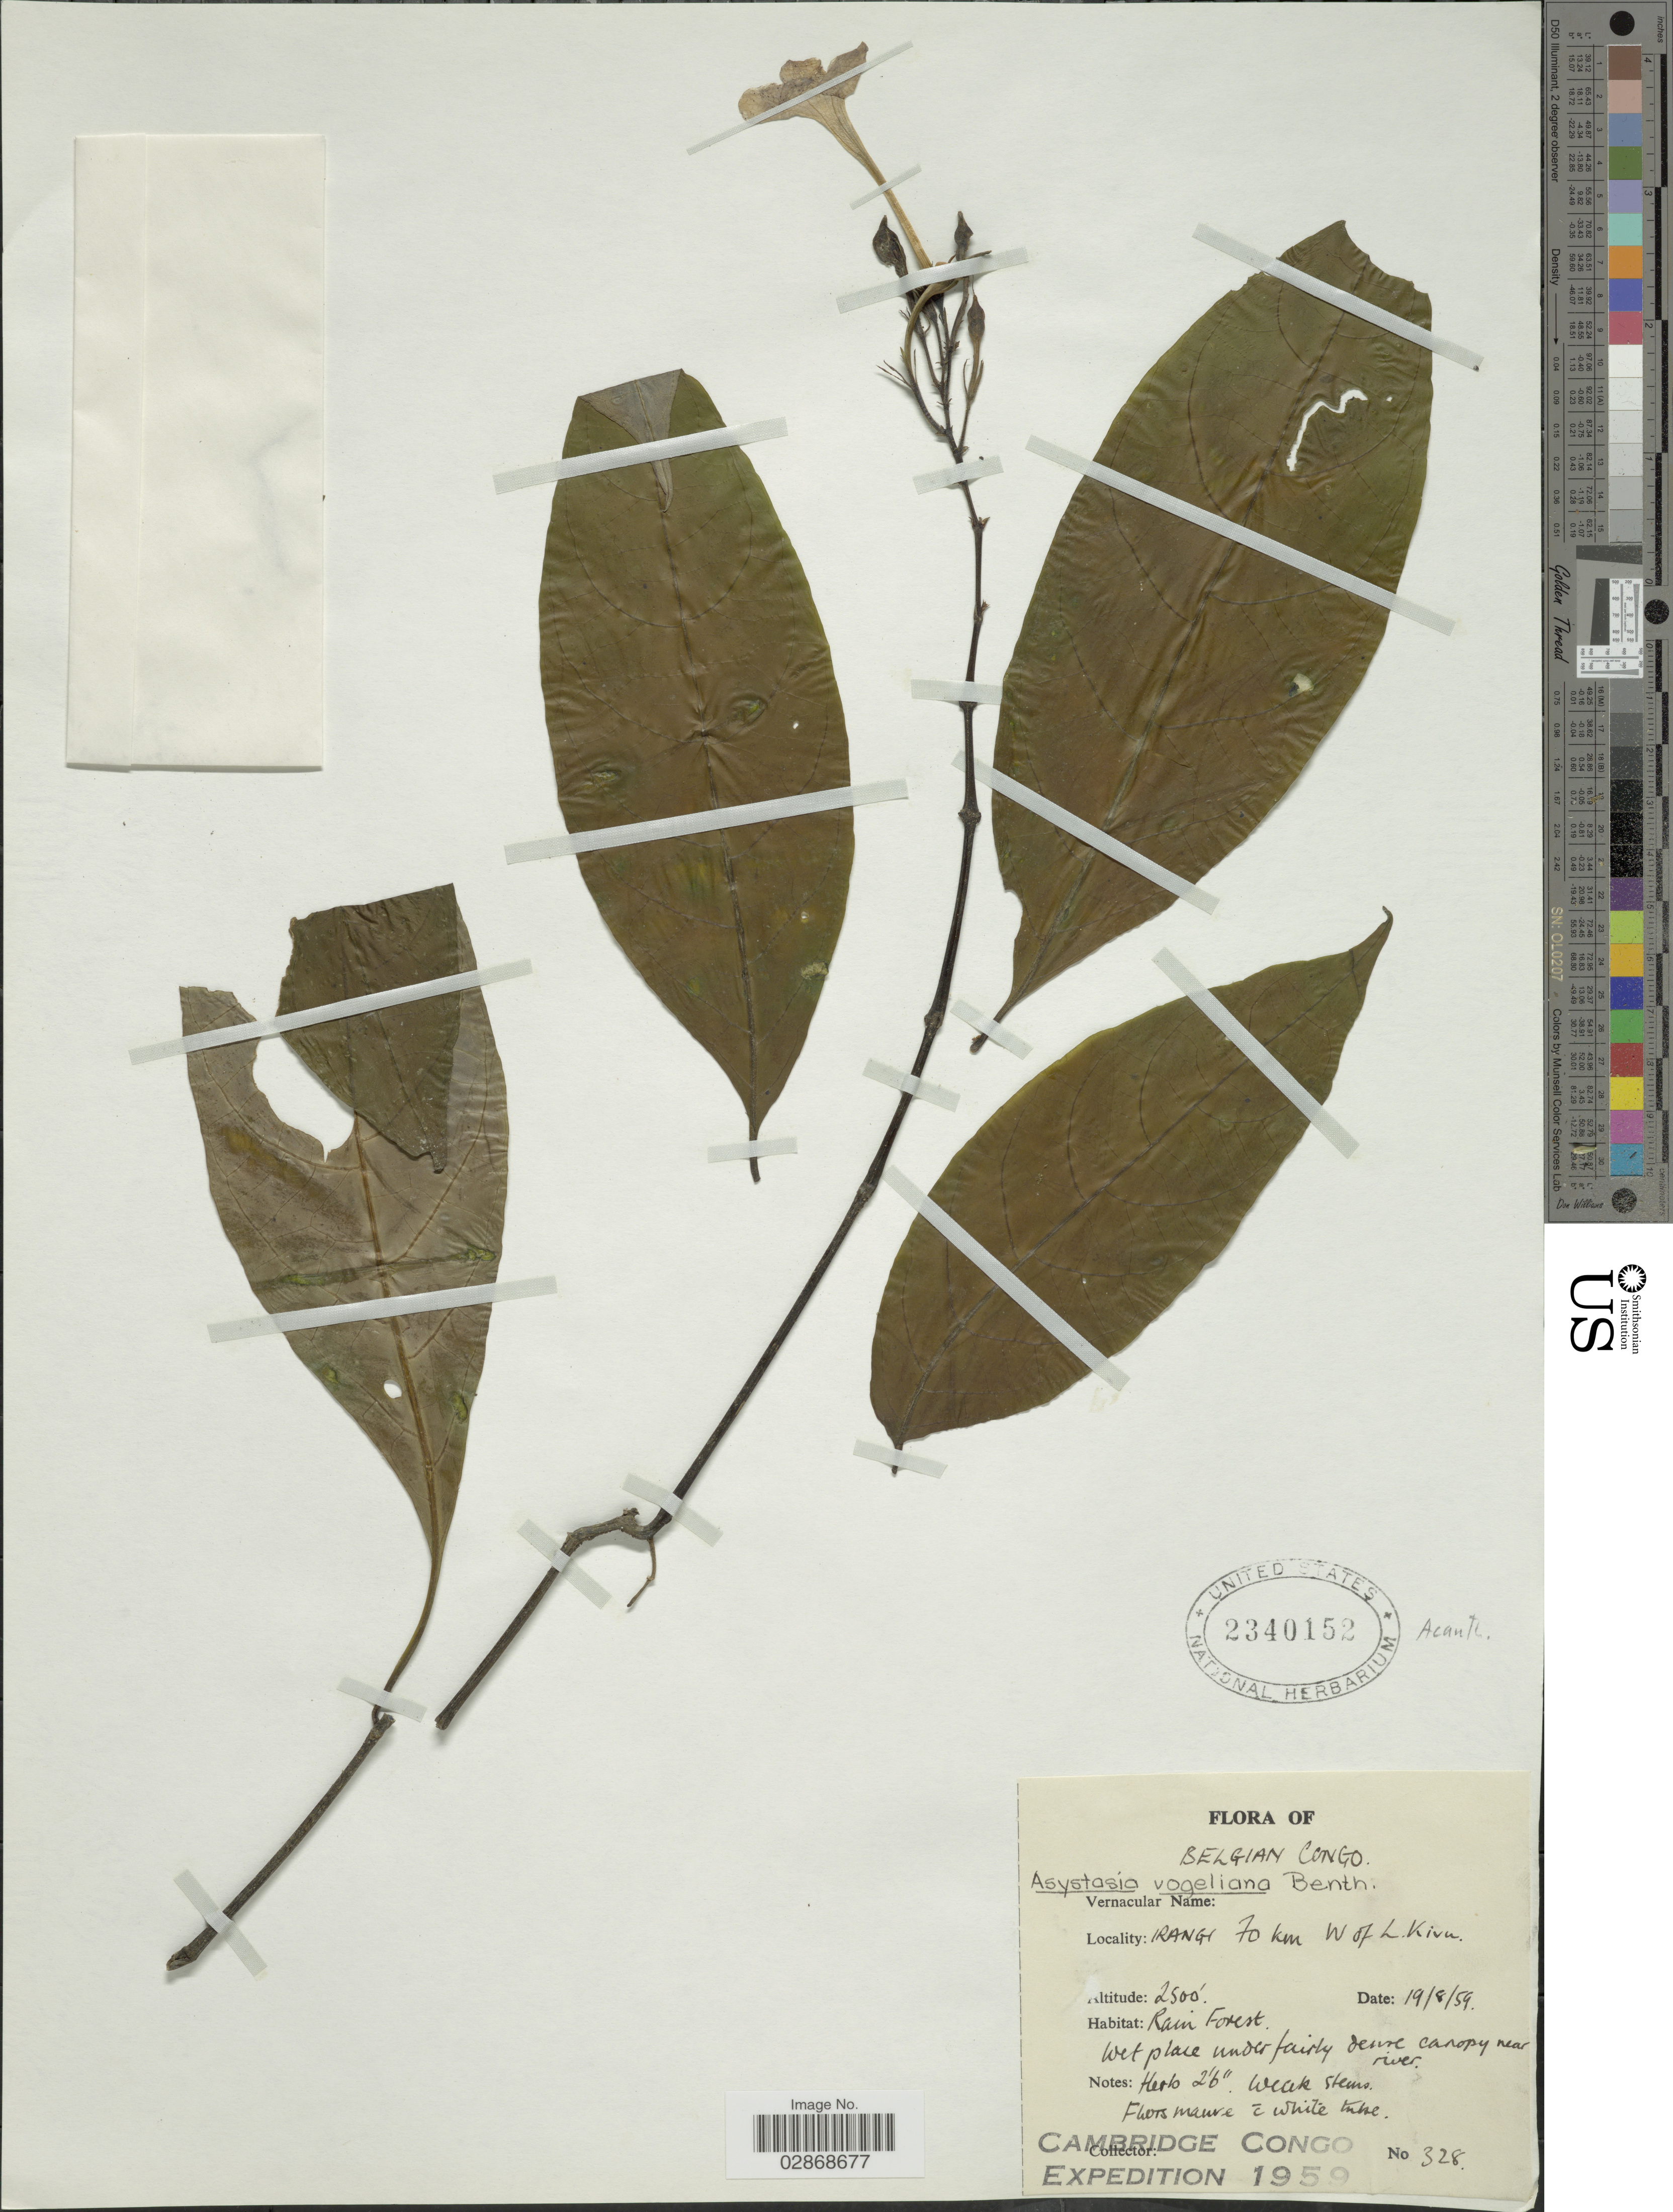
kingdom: Plantae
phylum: Tracheophyta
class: Magnoliopsida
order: Lamiales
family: Acanthaceae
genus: Asystasia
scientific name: Asystasia vogeliana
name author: Benth.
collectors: Cambridge Congo Expedition 1959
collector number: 328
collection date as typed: Transcribed d/m/y: 19/8/59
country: Congo, Democratic Republic of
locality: Belgian Congo. Irangi 70 km W of L. Kivu.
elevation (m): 762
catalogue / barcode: US 2340152